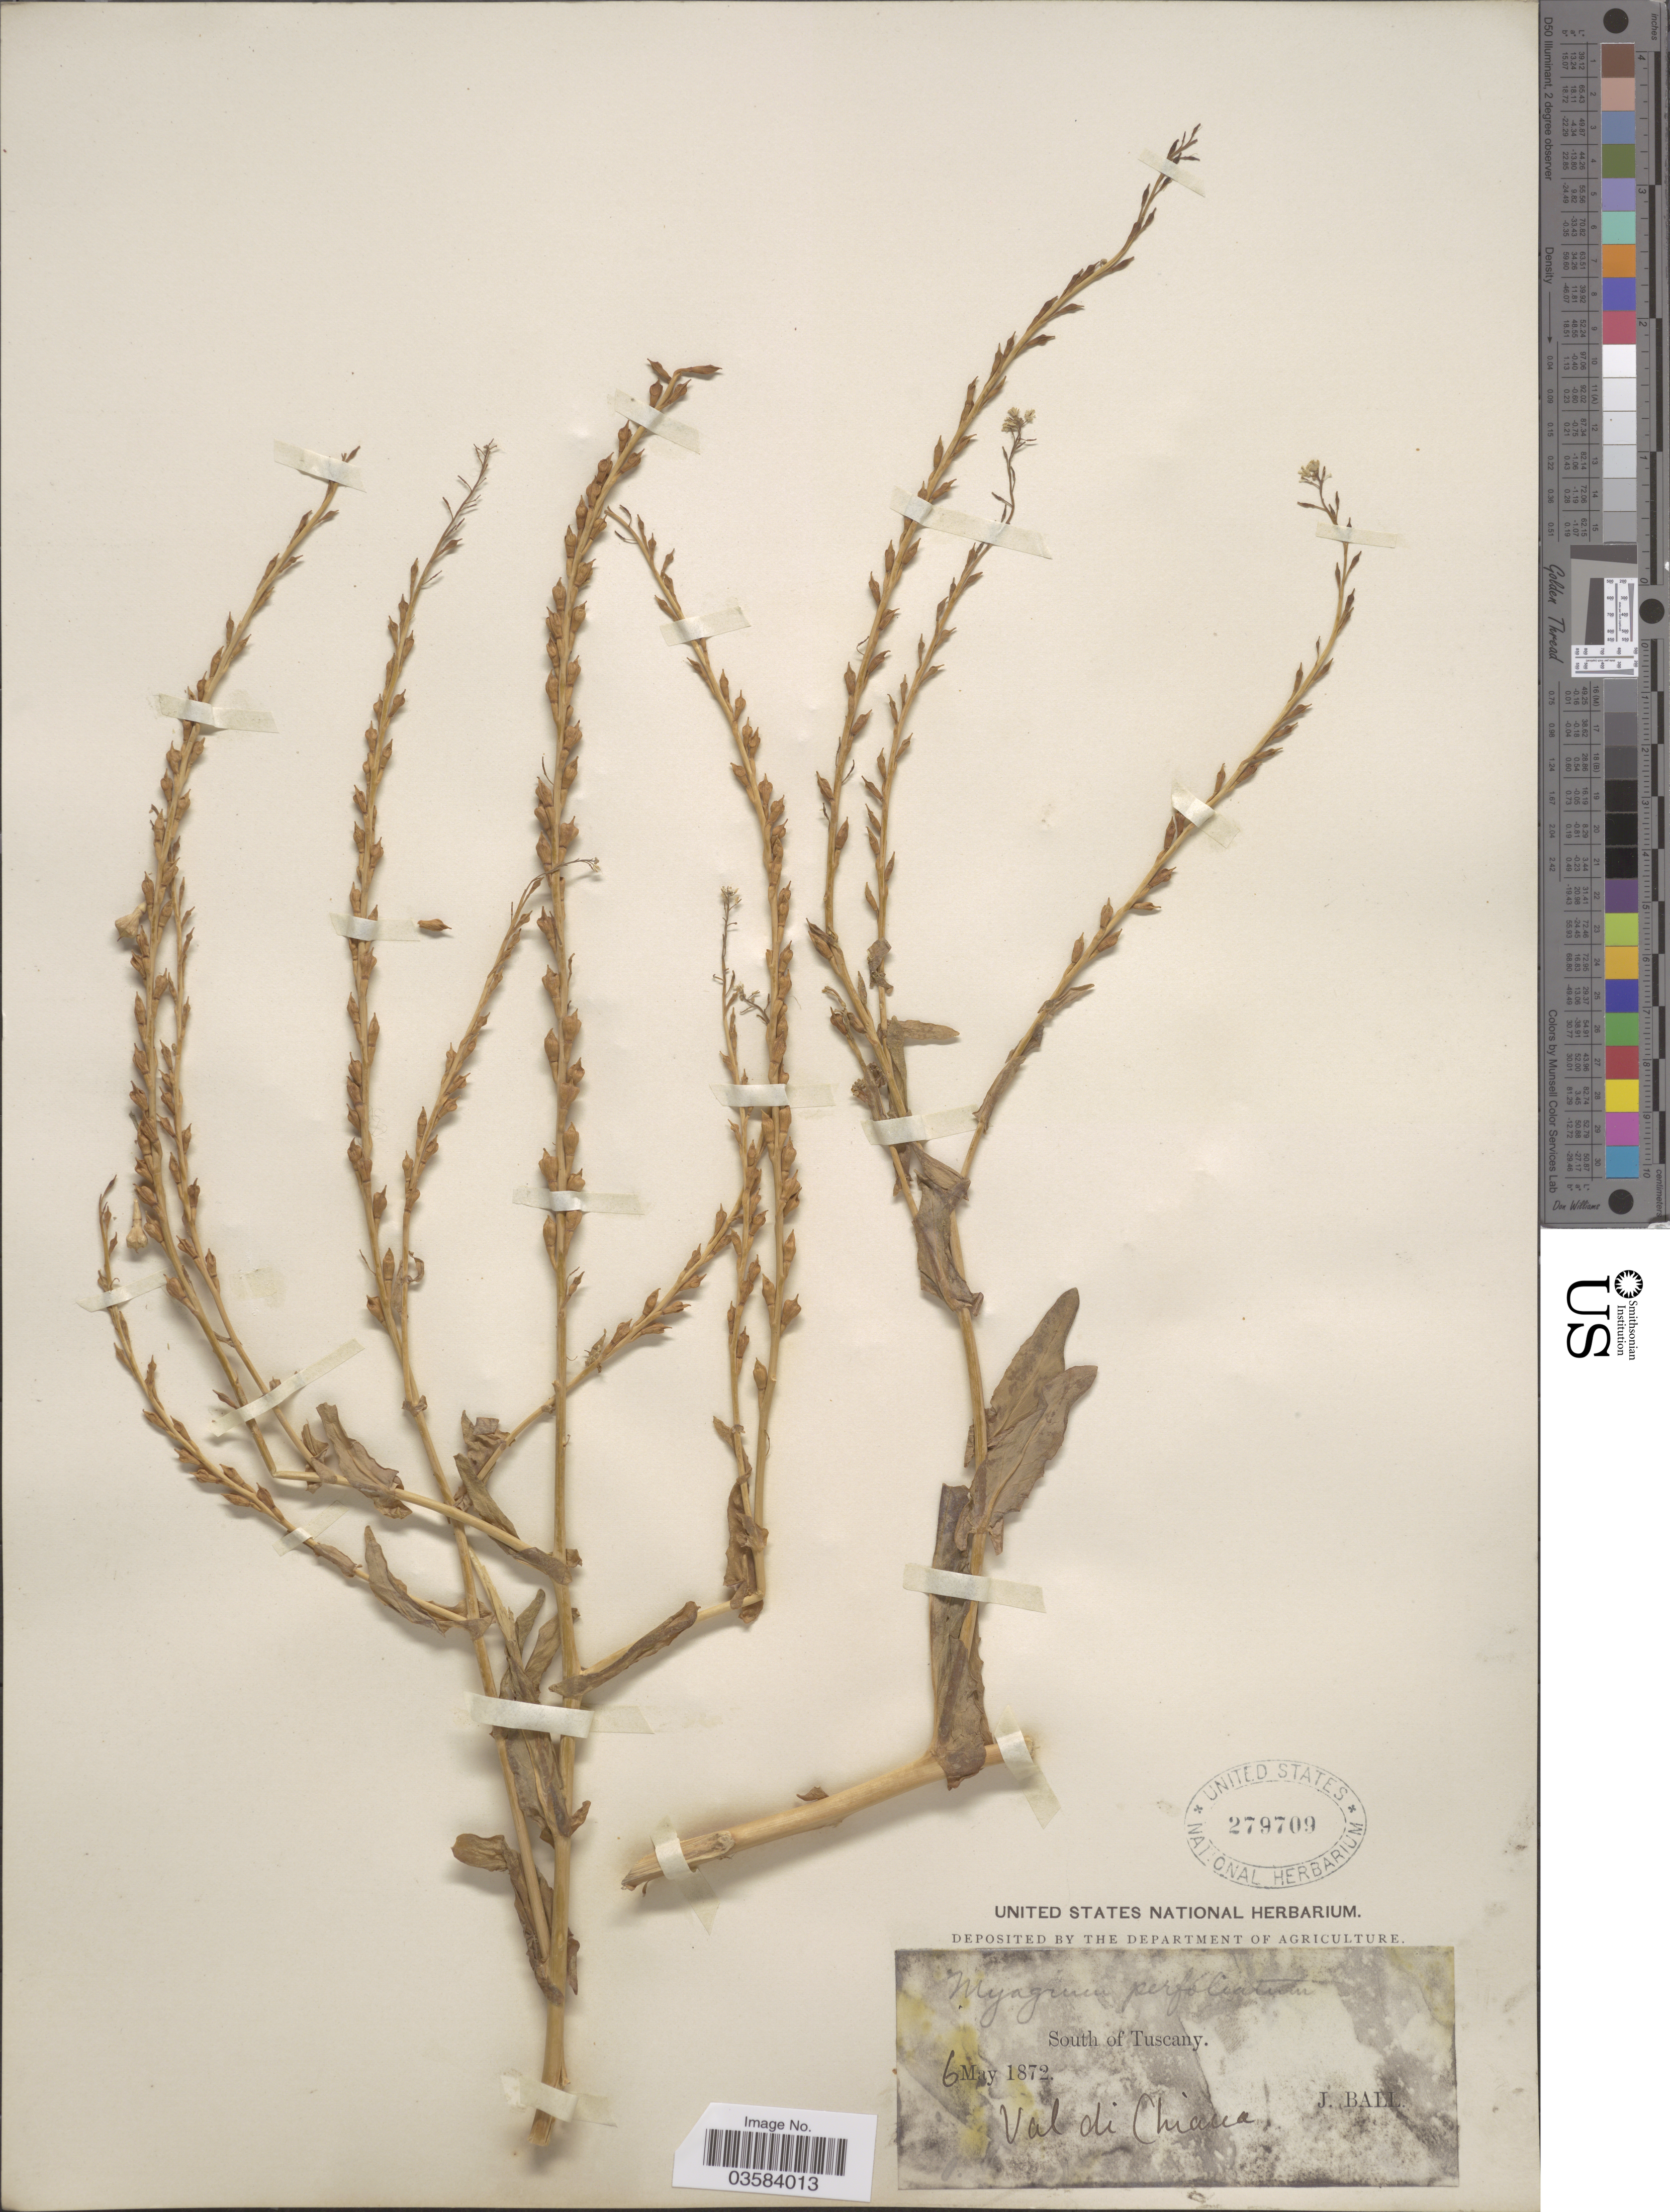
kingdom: Plantae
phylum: Tracheophyta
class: Magnoliopsida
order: Brassicales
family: Brassicaceae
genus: Myagrum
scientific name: Myagrum perfoliatum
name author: L.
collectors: J. Ball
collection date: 1872-05-06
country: Italy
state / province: Tuscany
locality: South of Tuscany. Val di Chiana.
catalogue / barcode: US 279709